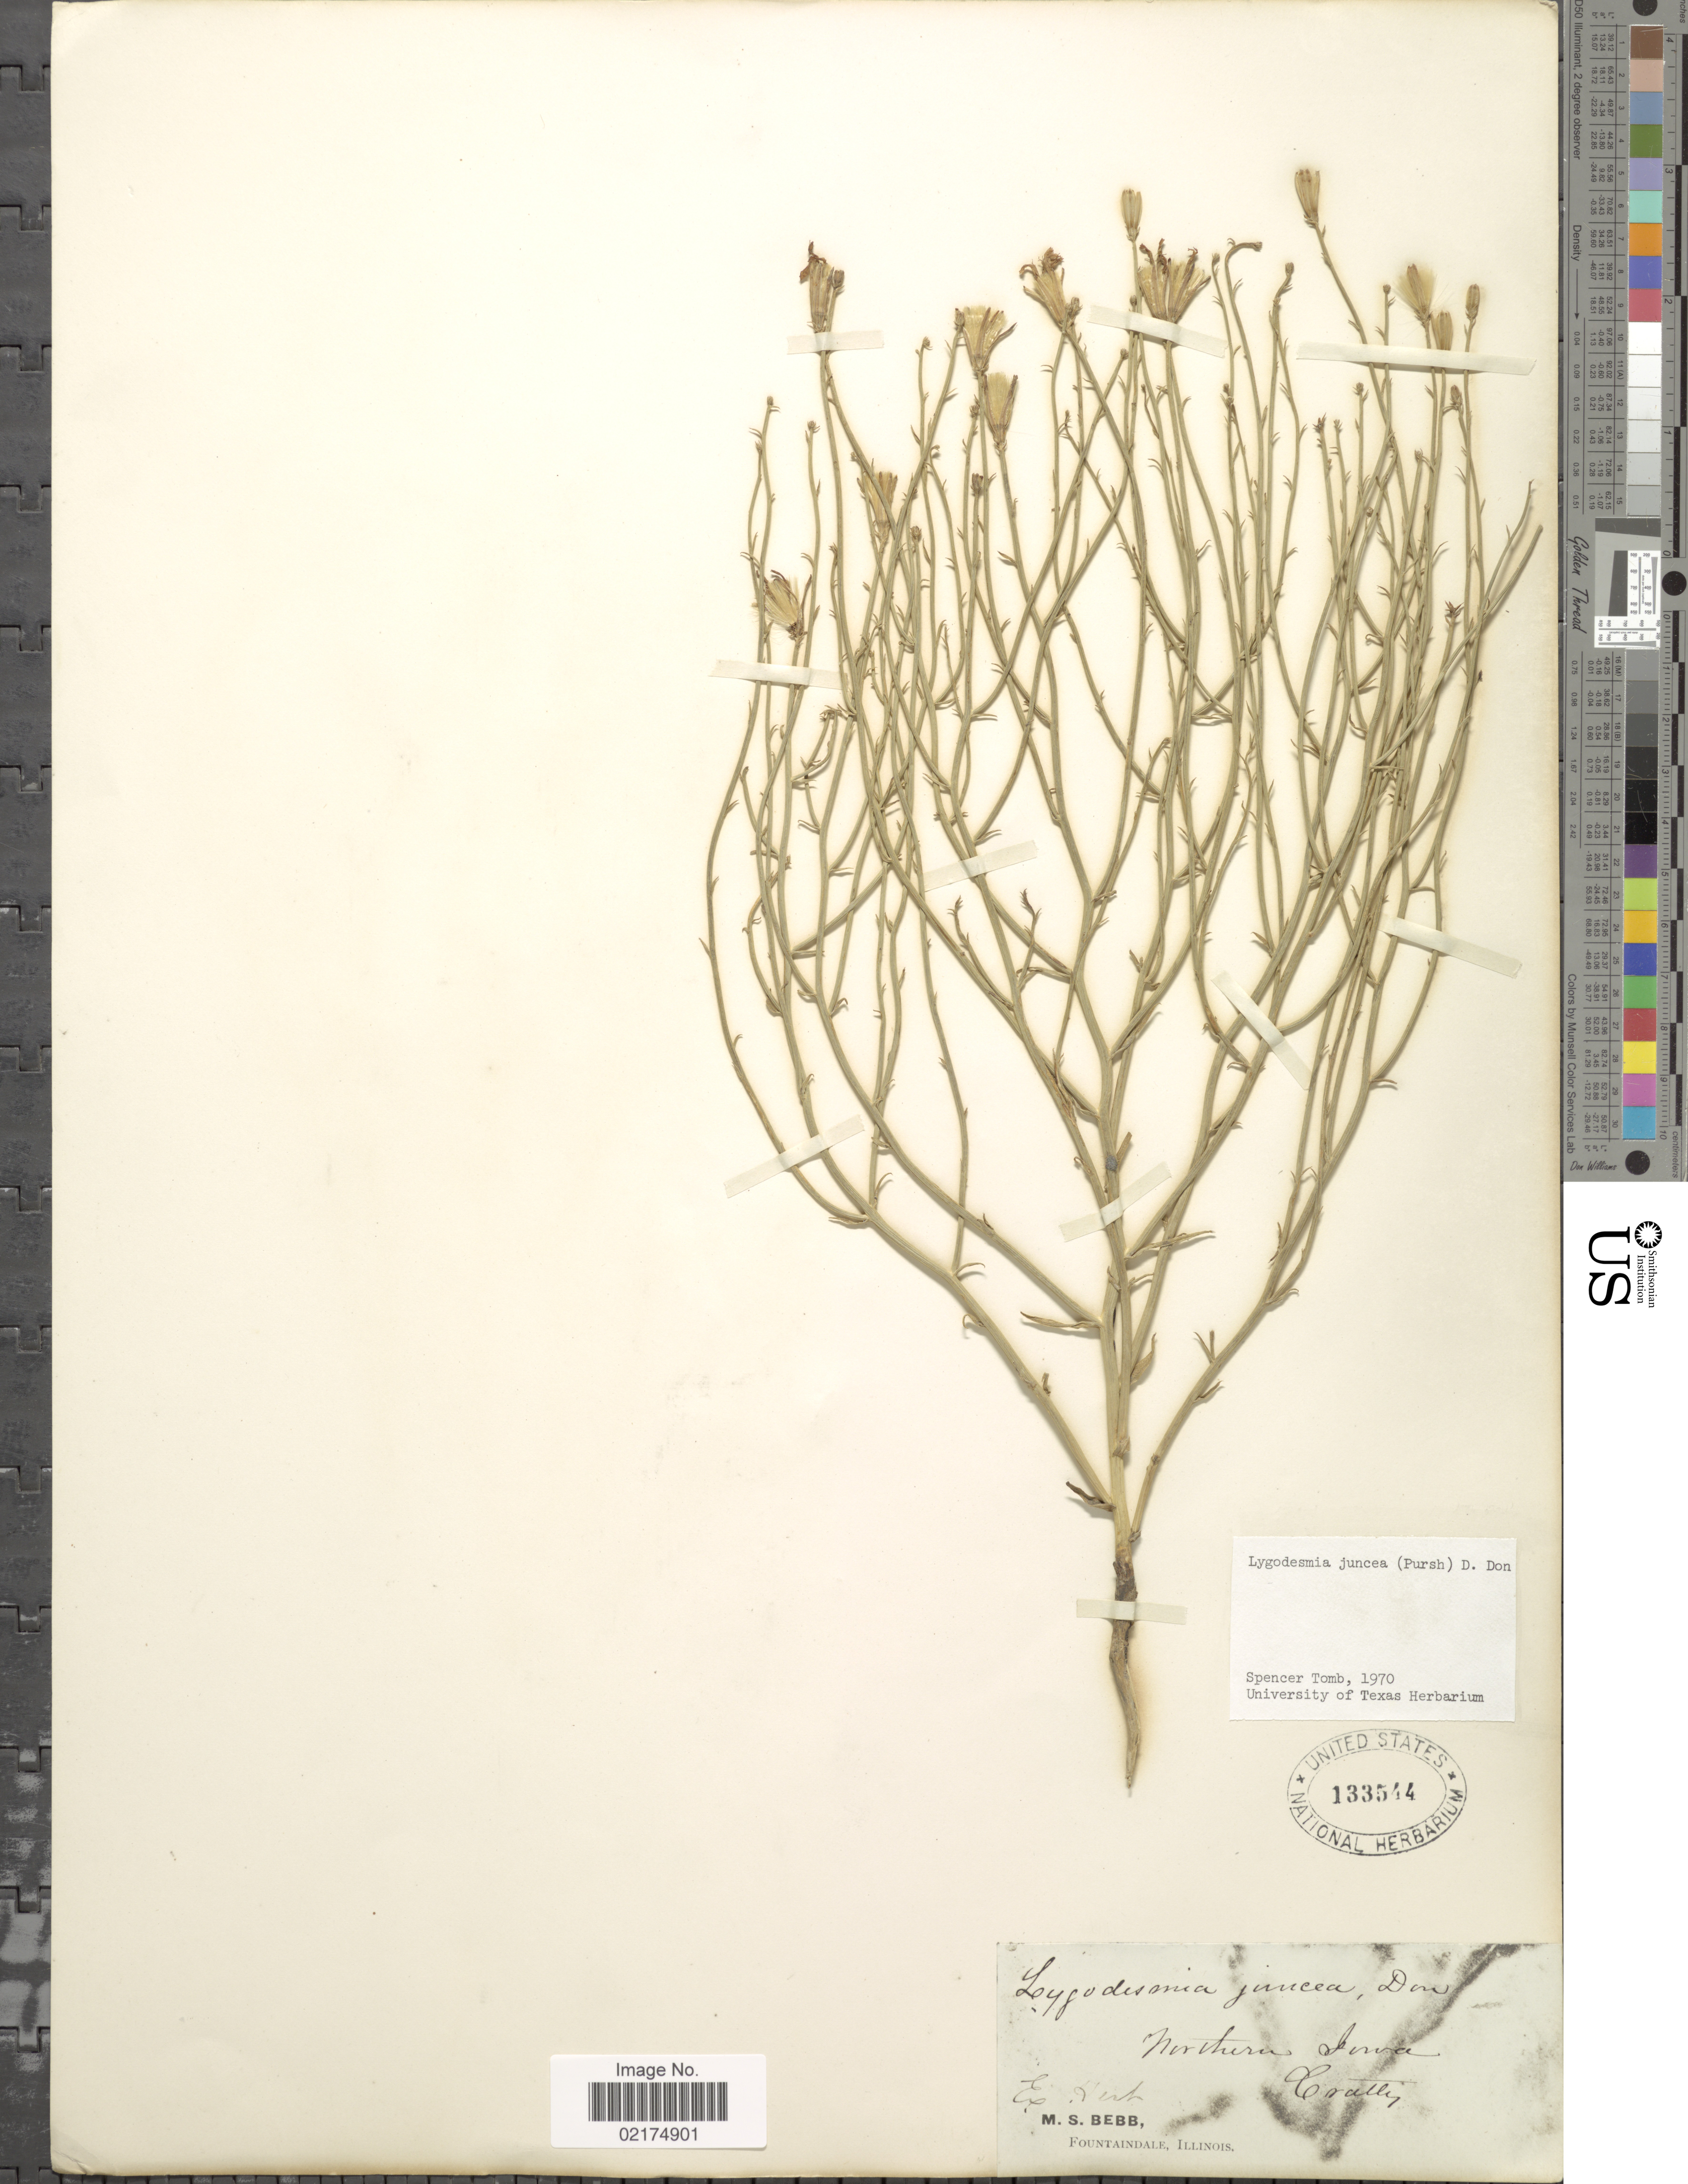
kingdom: Plantae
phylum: Tracheophyta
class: Magnoliopsida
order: Asterales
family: Asteraceae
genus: Lygodesmia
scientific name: Lygodesmia juncea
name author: D. Don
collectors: M. Bebb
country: United States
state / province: Iowa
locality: Northern Iowa, Cratly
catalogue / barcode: US 133544